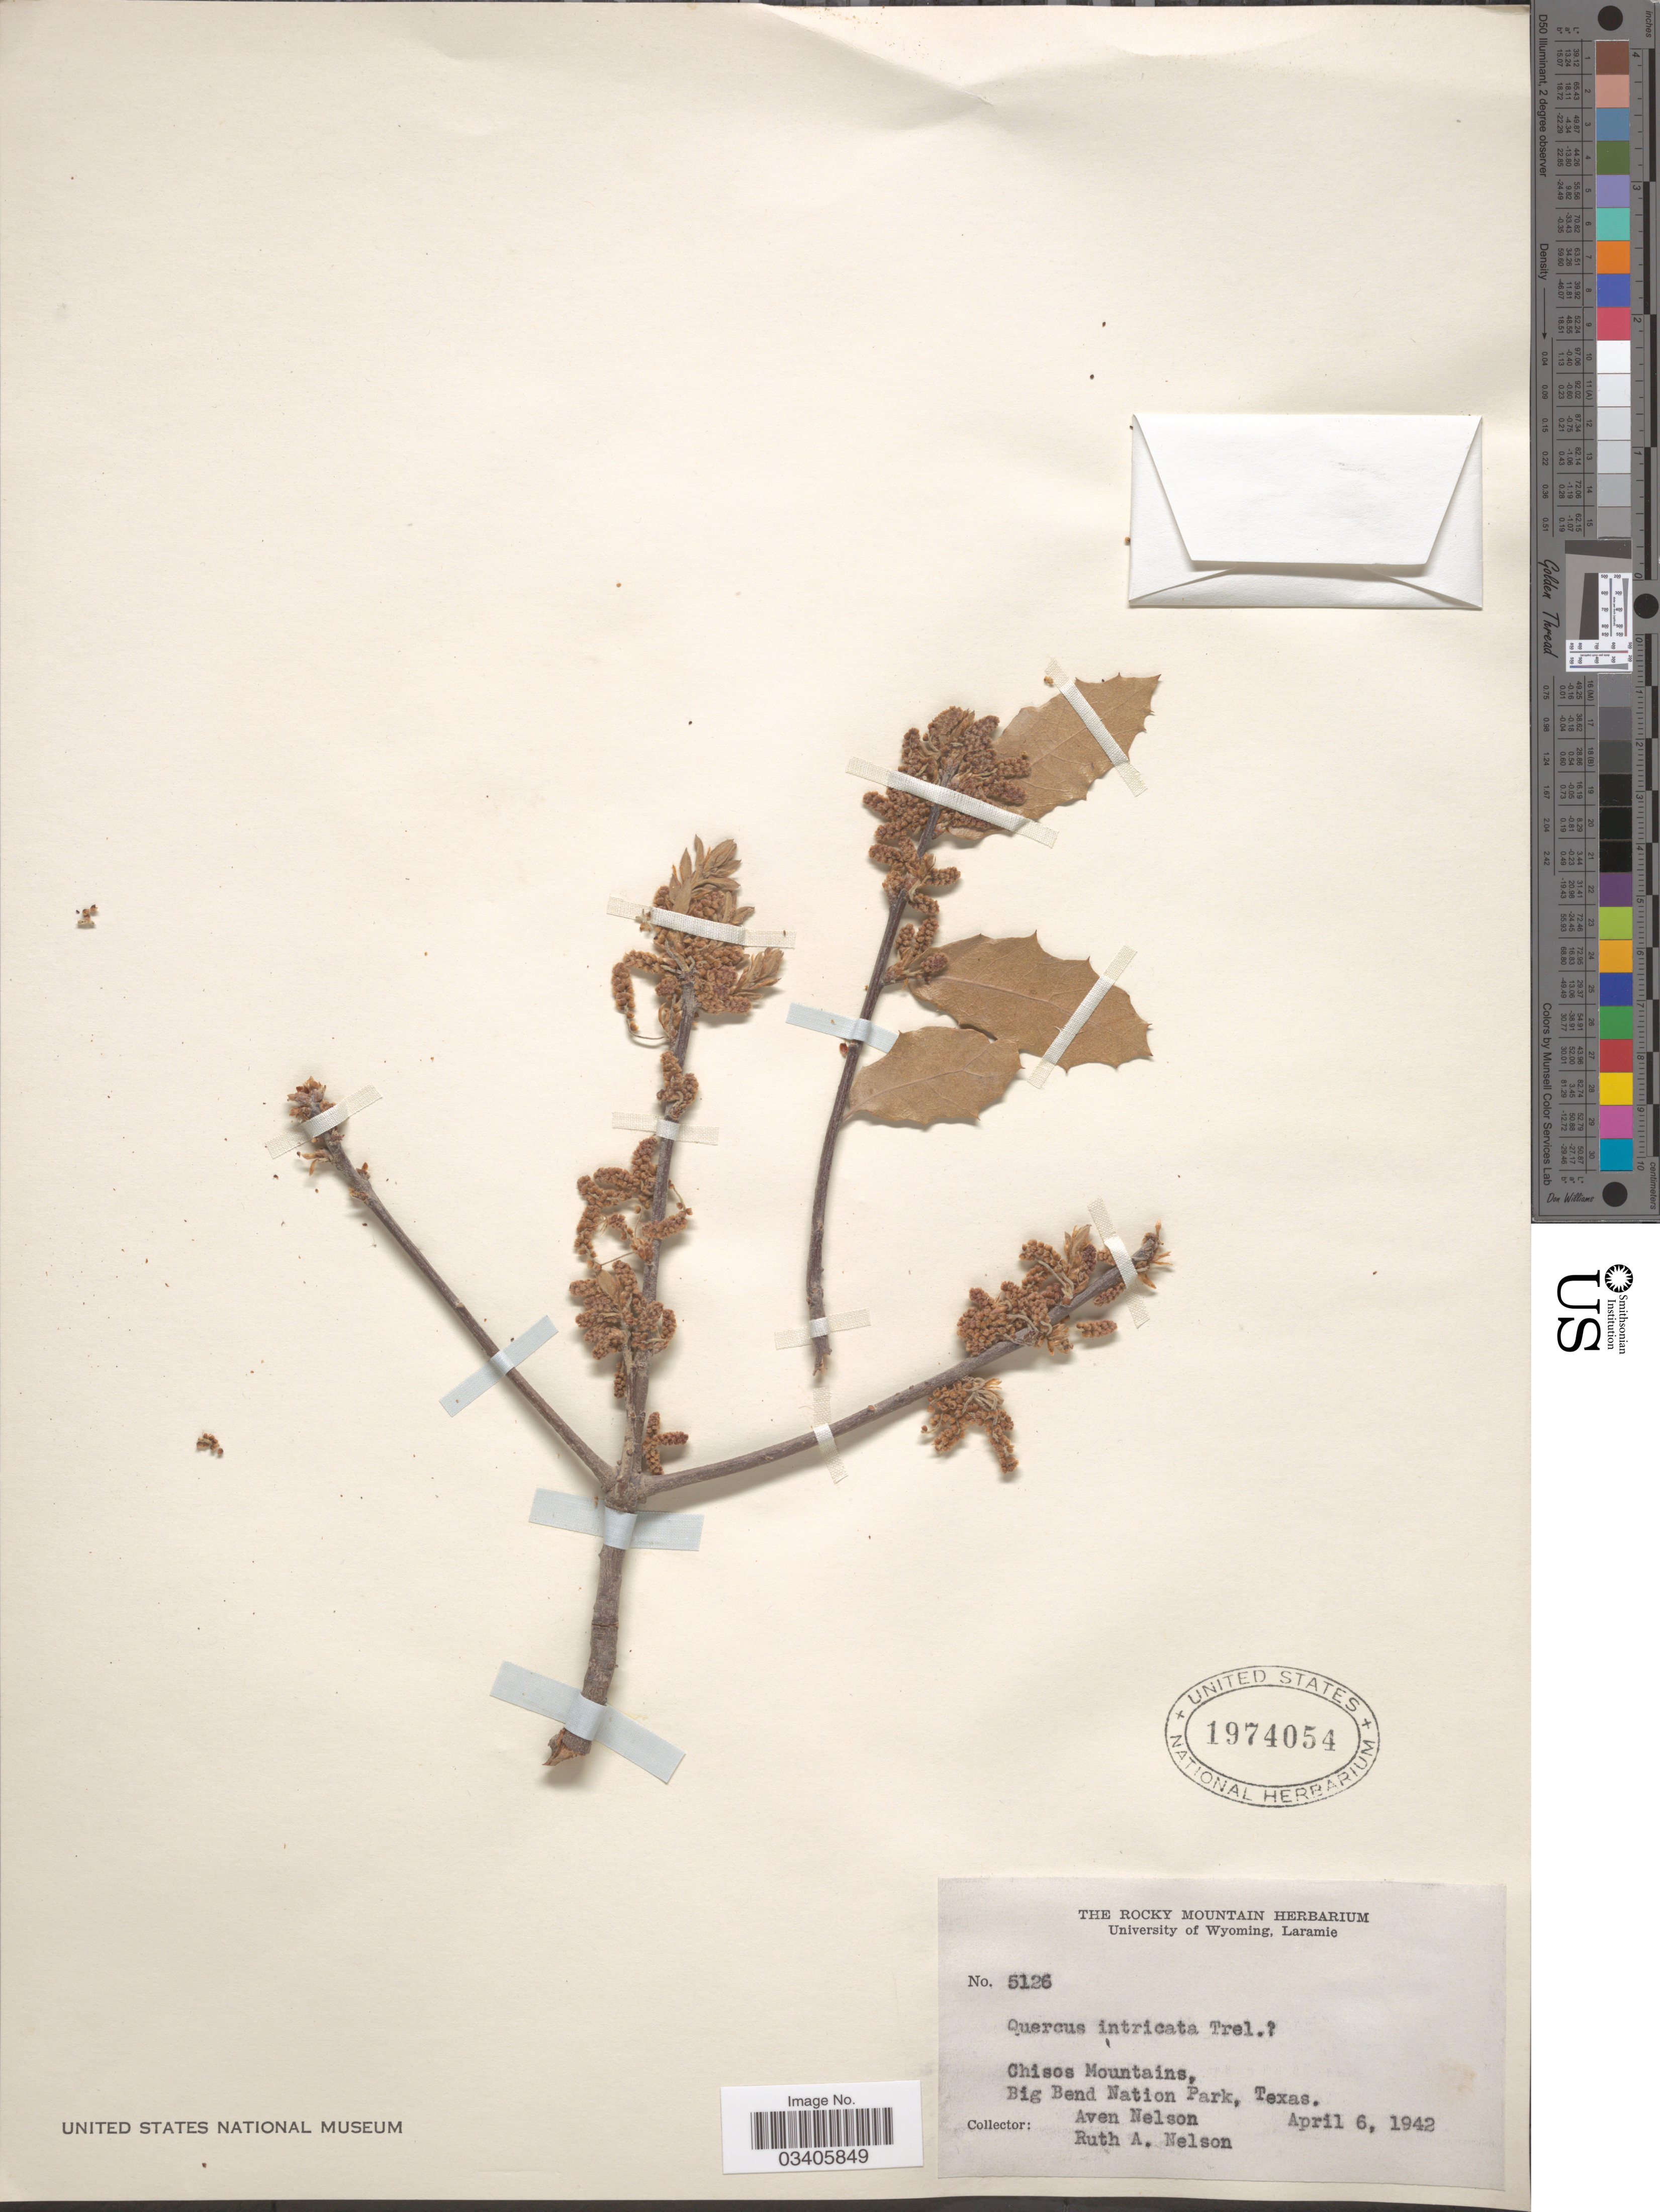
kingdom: Plantae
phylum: Tracheophyta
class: Magnoliopsida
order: Fagales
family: Fagaceae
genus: Quercus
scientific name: Quercus intricata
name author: Trel.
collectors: A. Nelson & R. A. Nelson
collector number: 5126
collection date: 1942-04-06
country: United States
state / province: Texas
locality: Chisos Mountains. Big Bend Nation Park.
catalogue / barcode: US 1974054